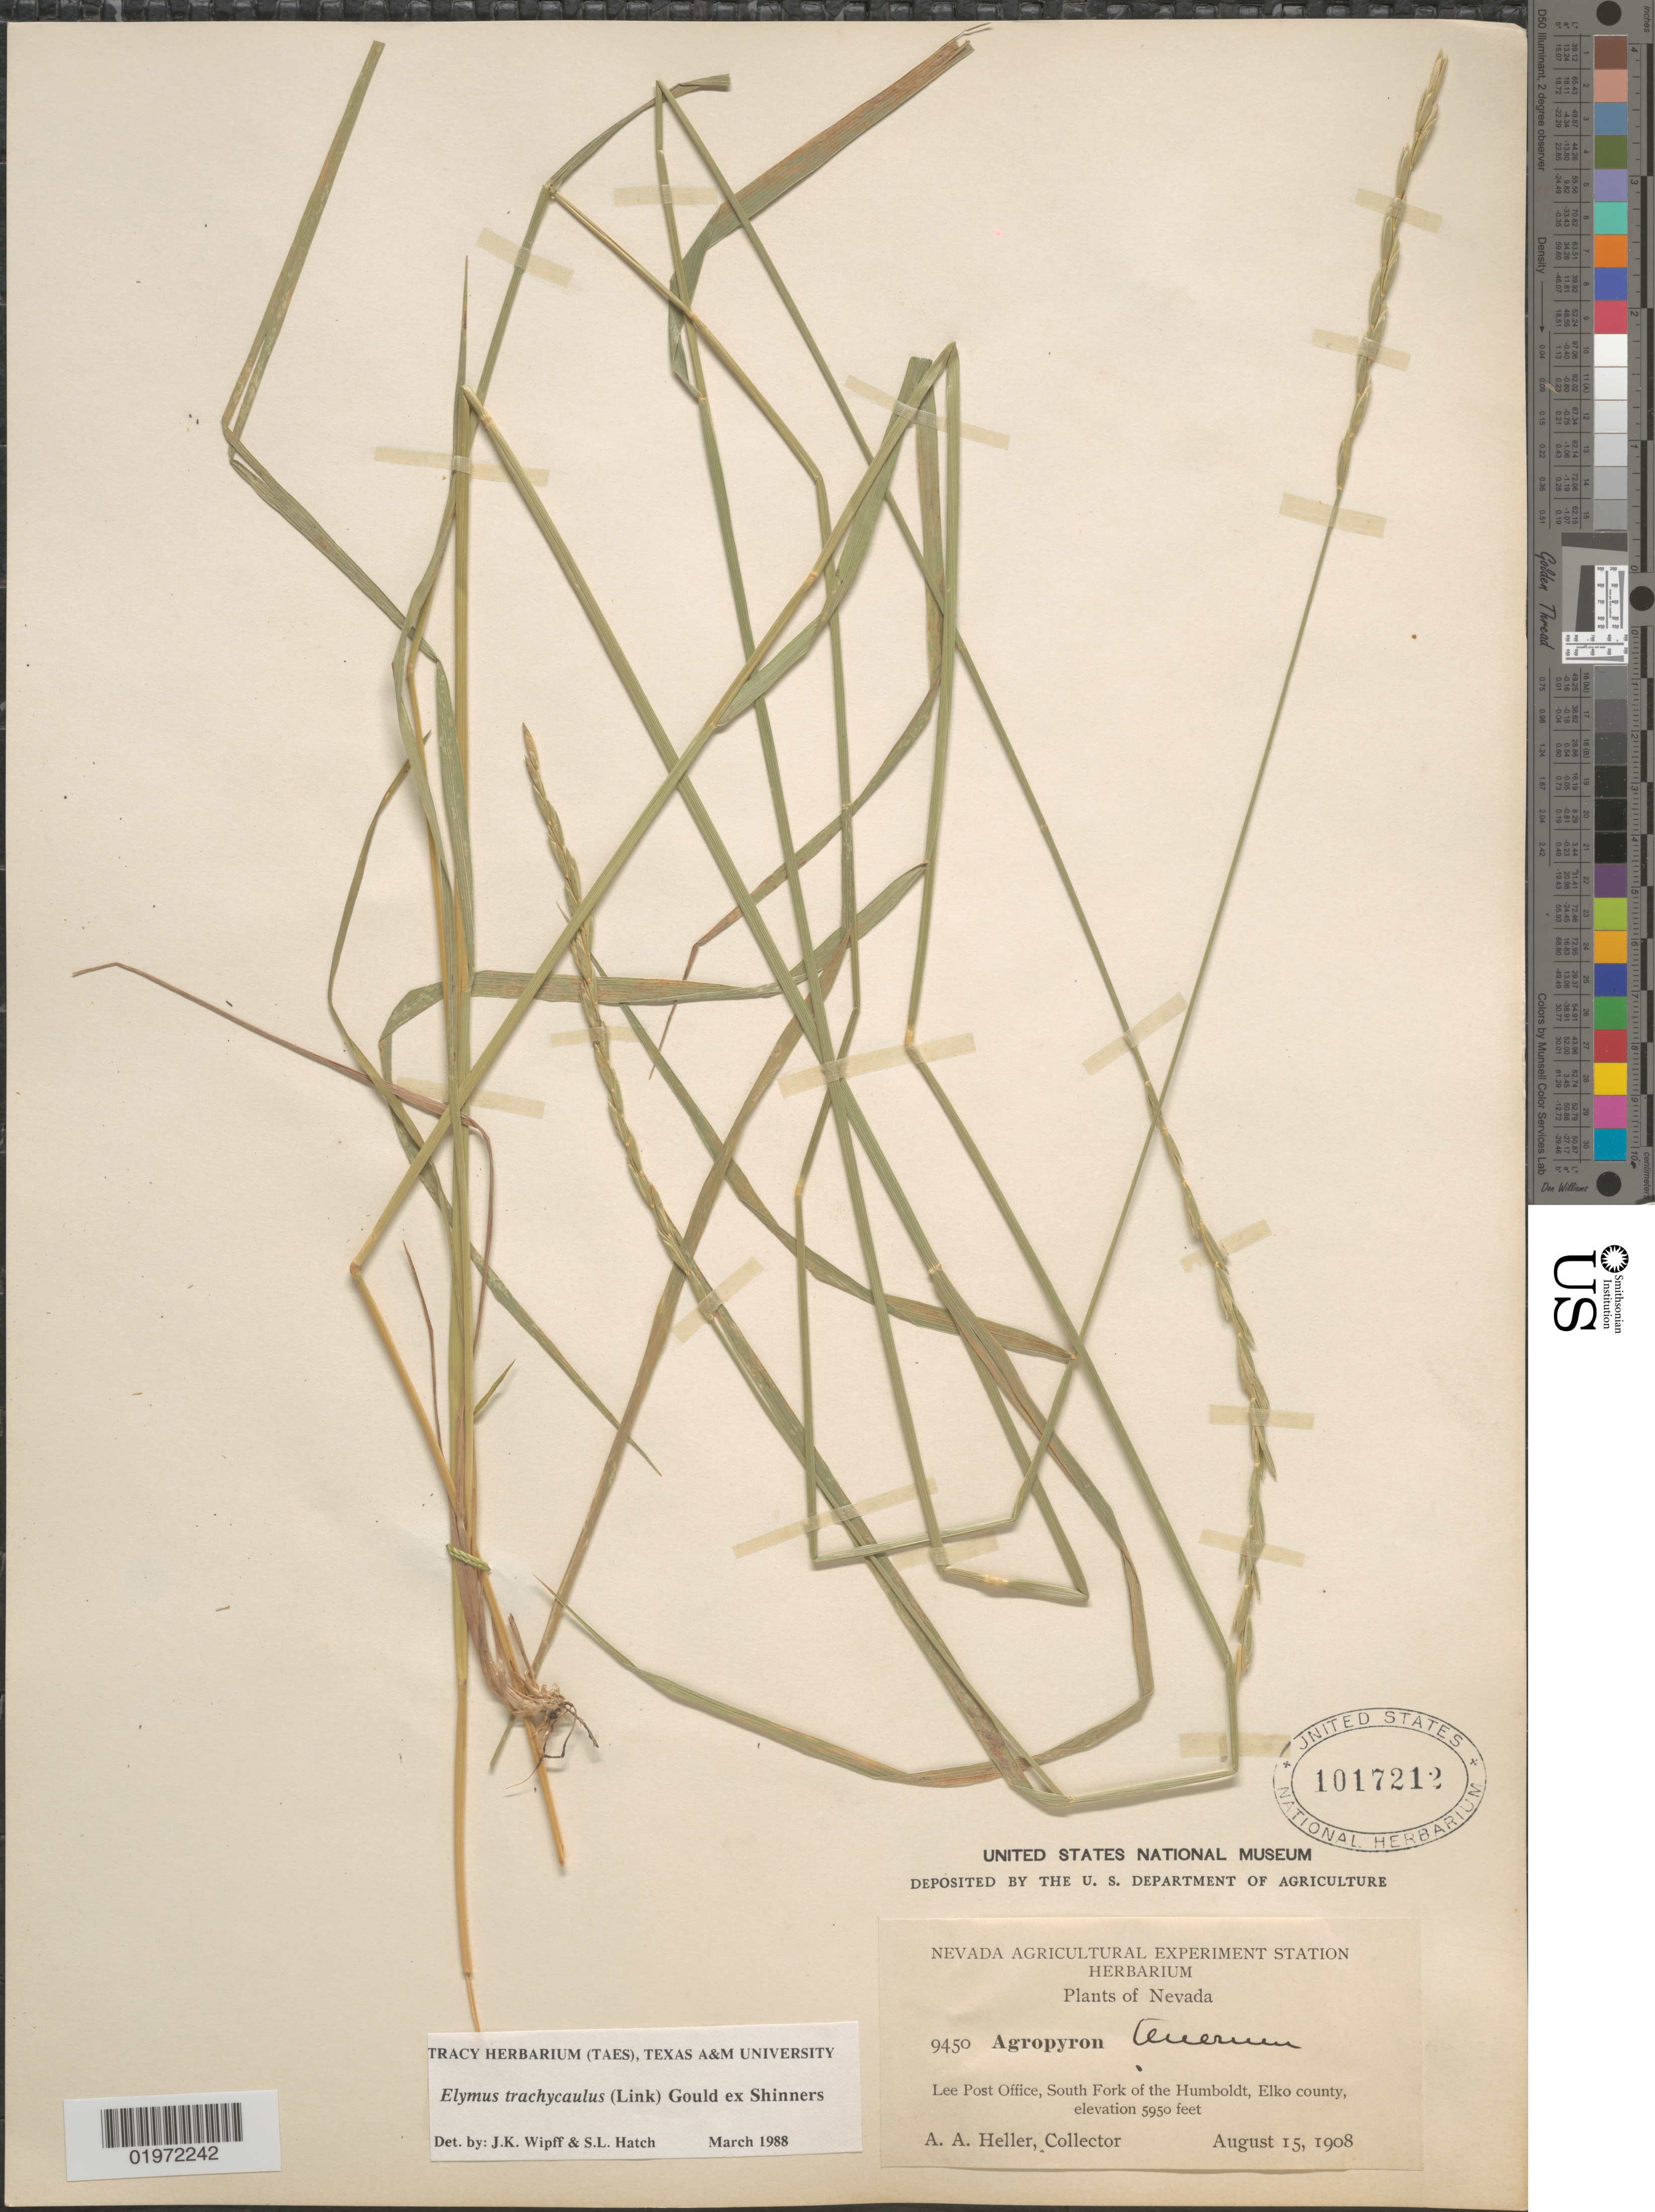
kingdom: Plantae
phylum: Tracheophyta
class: Liliopsida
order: Poales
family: Poaceae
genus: Elymus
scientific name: Elymus trachycaulus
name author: (Link) Gould ex Shinners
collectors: A. A. Heller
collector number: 9450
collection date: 1908-08-15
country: United States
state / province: Nevada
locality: Lee Post Office, South Fork of the Humboldt, Elko county.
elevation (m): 1814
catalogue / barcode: US 1017212